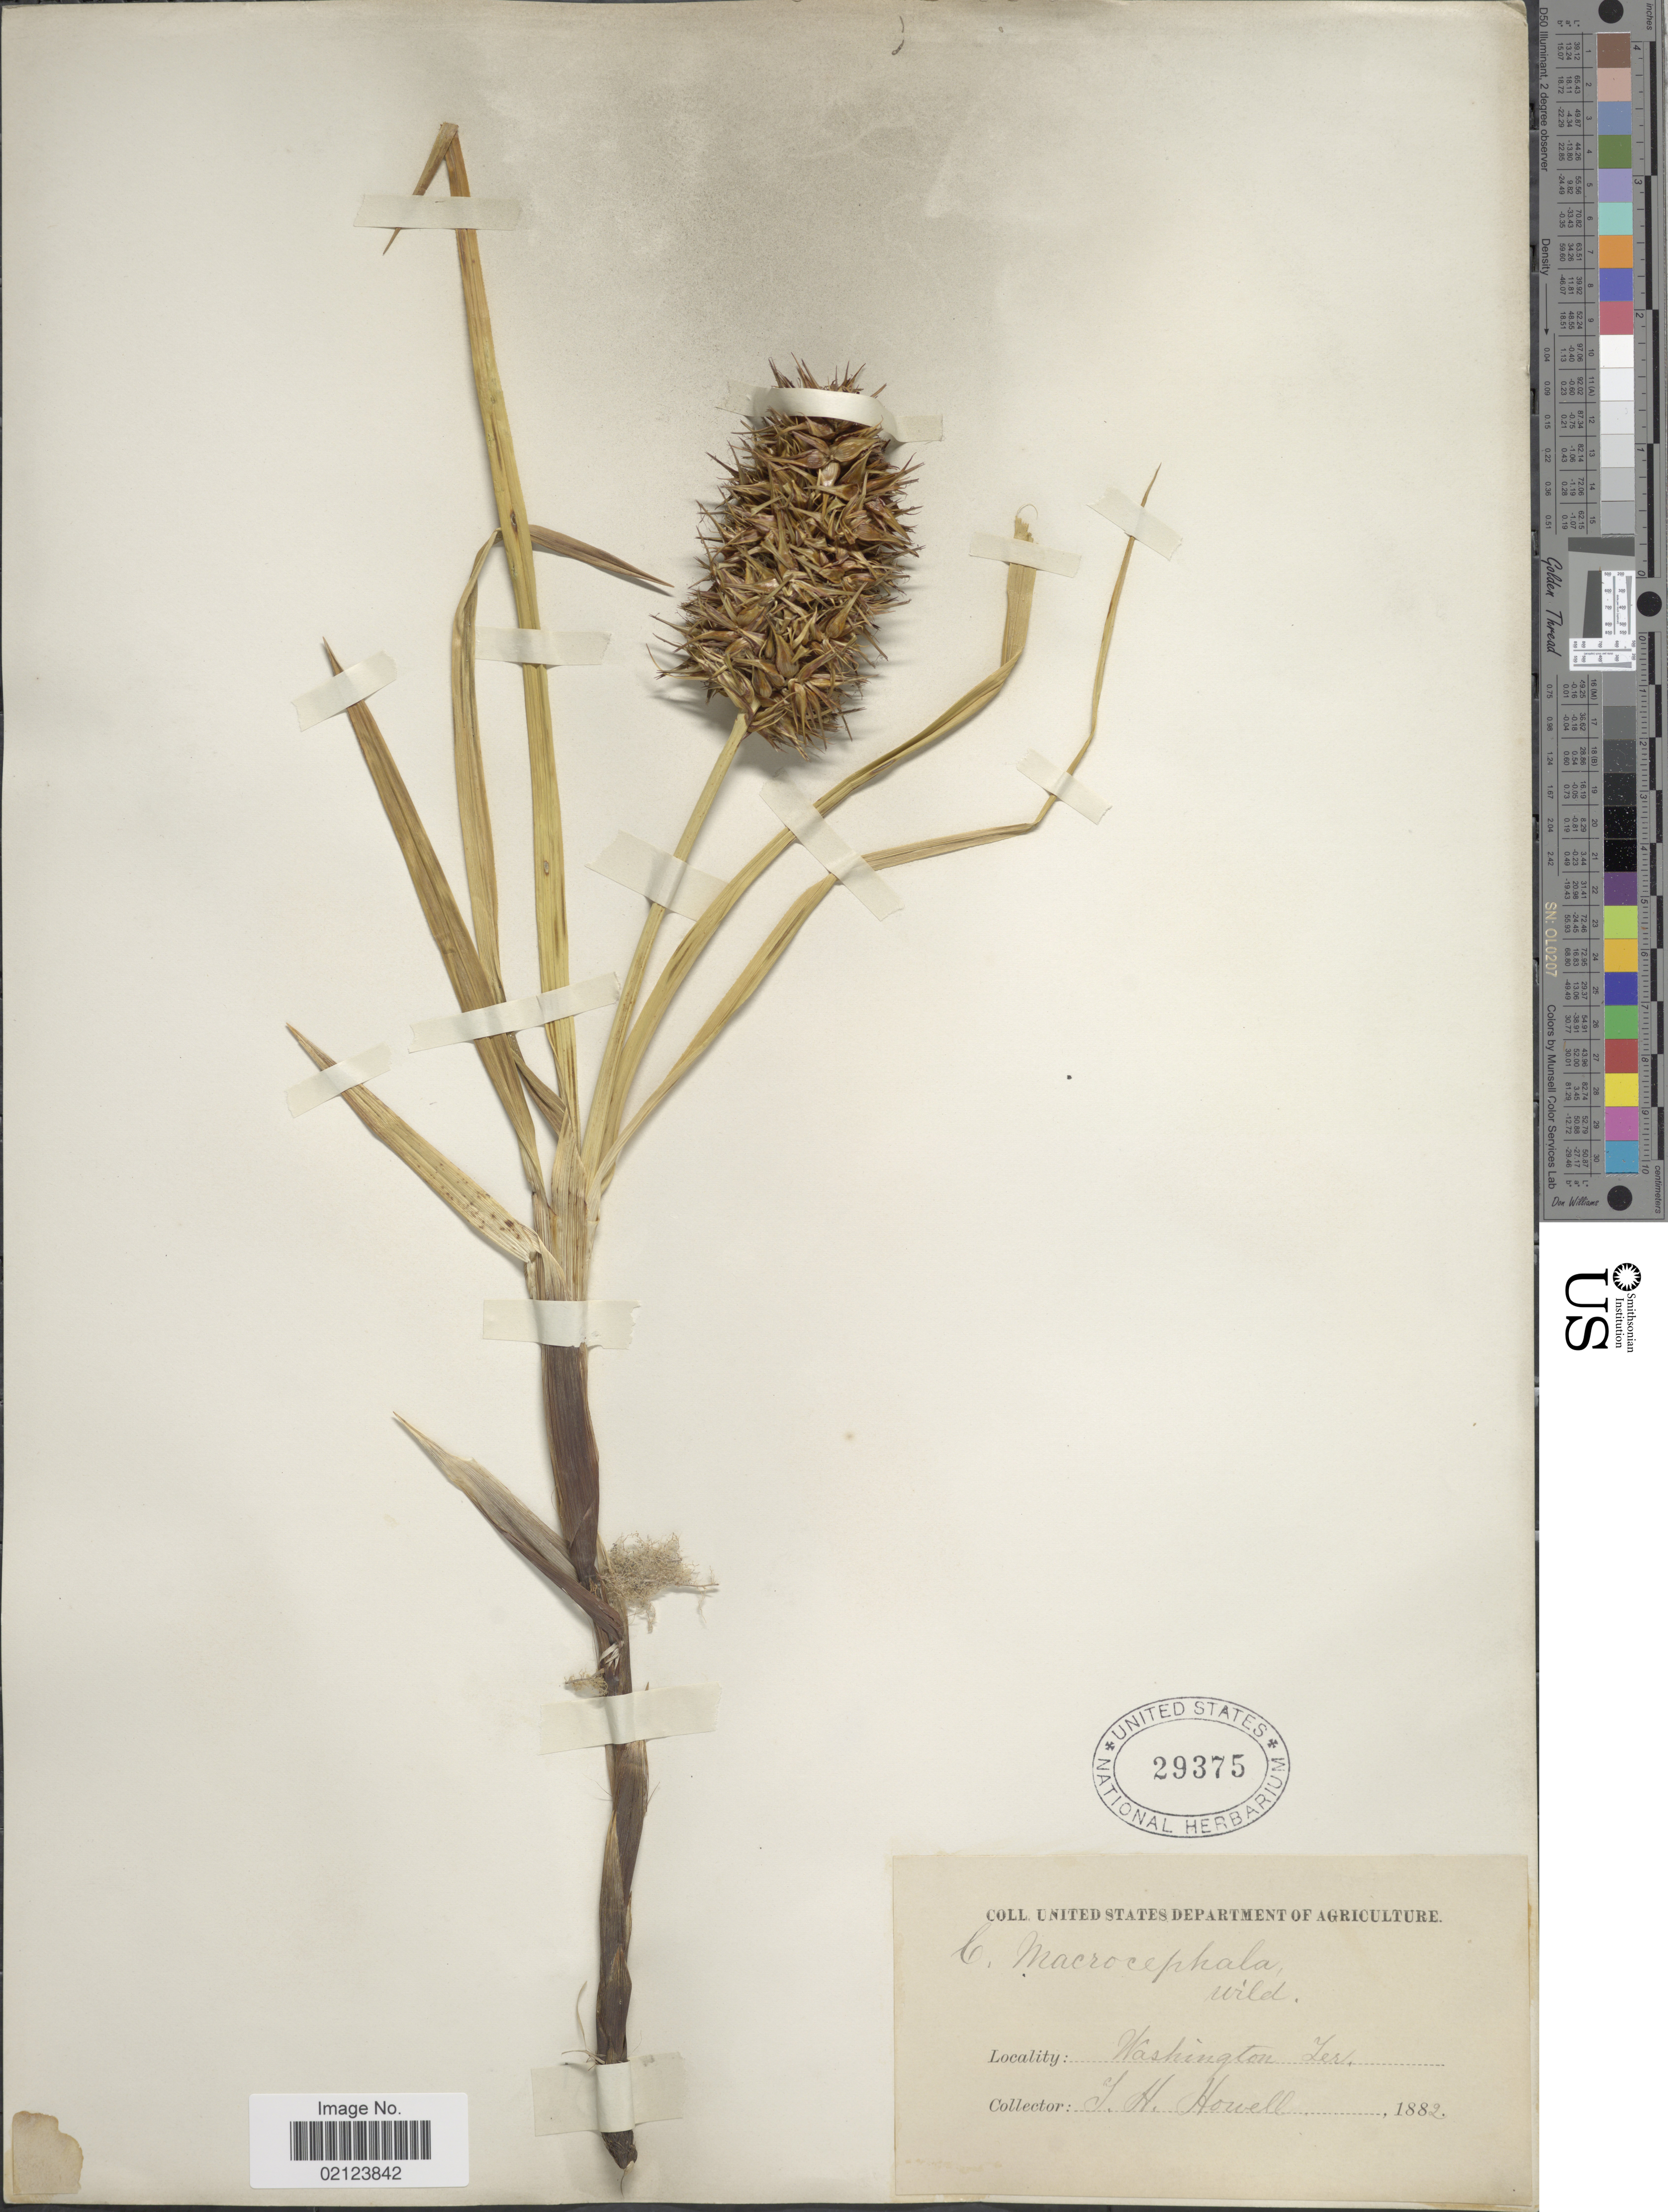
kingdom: Plantae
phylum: Tracheophyta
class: Liliopsida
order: Poales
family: Cyperaceae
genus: Carex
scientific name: Carex macrocephala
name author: Willd. ex Spreng.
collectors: J. Howell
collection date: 1882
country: United States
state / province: Washington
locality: Washington Ter.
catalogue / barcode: US 29375